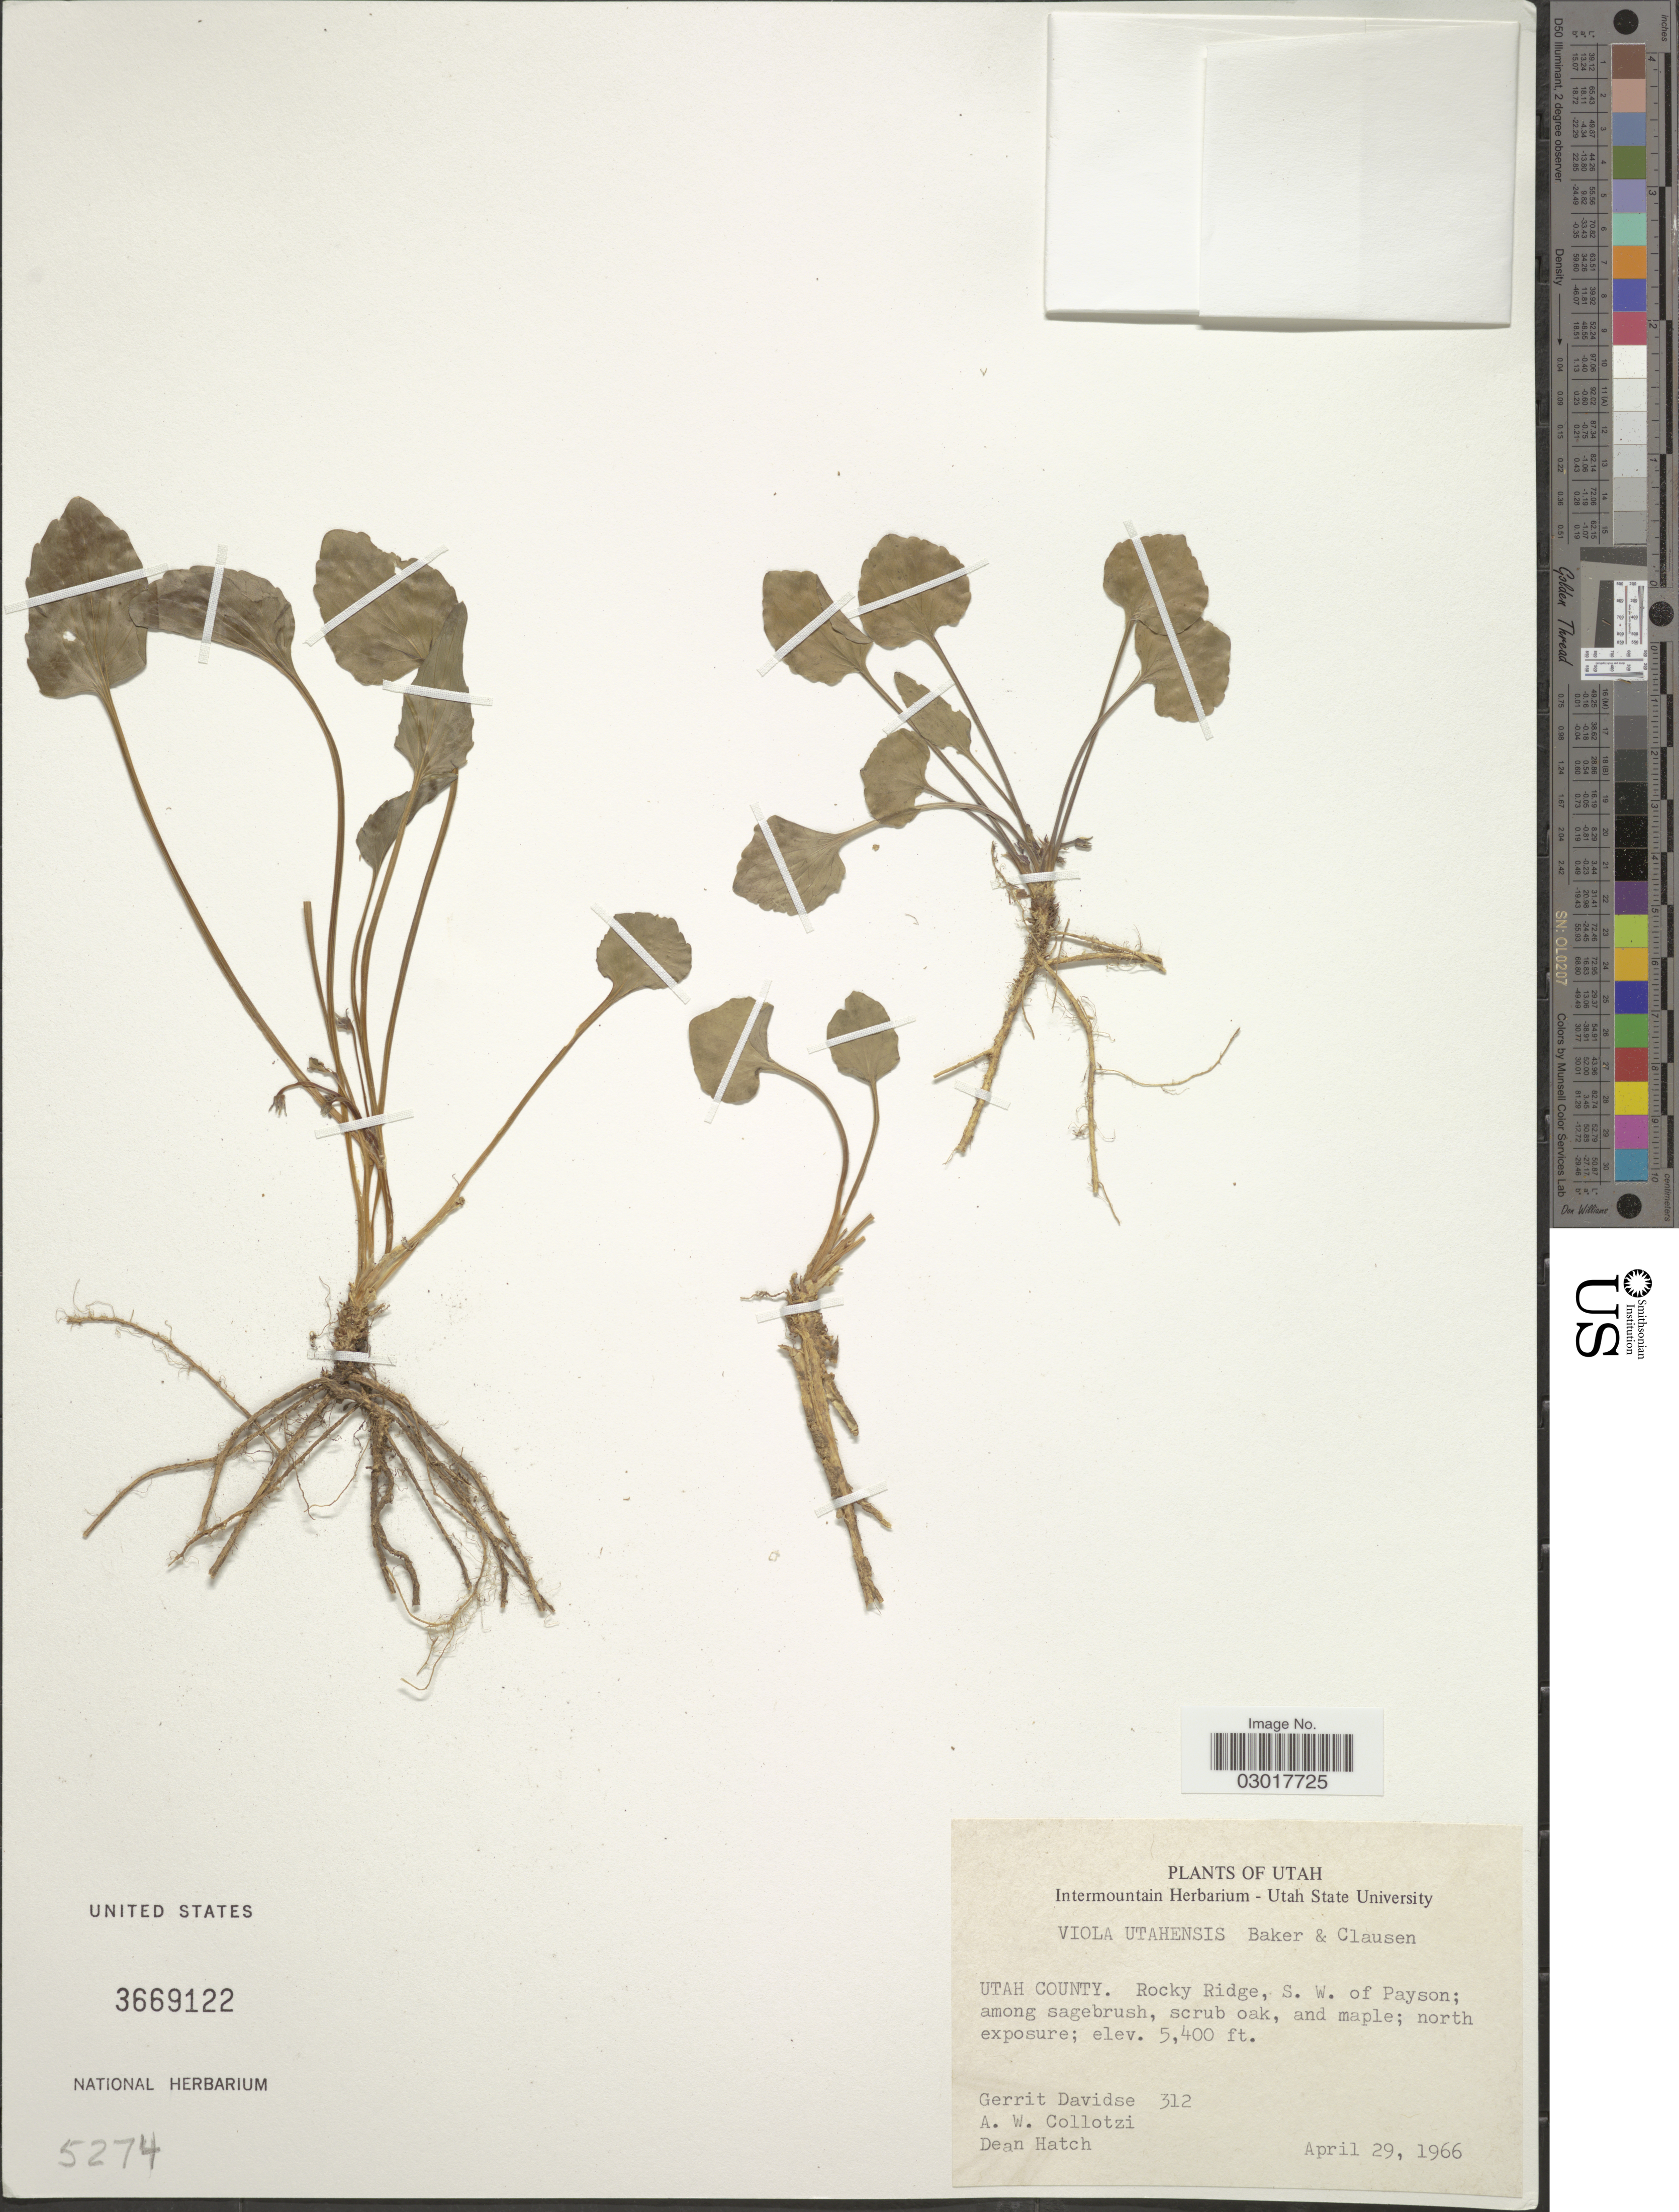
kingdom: Plantae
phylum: Tracheophyta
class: Magnoliopsida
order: Malpighiales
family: Violaceae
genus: Viola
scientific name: Viola utahensis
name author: M.S. Baker & J.C. Clausen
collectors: G. Davidse, A. W. Collotzi & D. Hatch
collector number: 312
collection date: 1966-04-29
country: United States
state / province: Utah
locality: Utah County. Rocky Ridge, S.W. of Payson.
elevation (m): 1646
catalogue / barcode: US 3669122